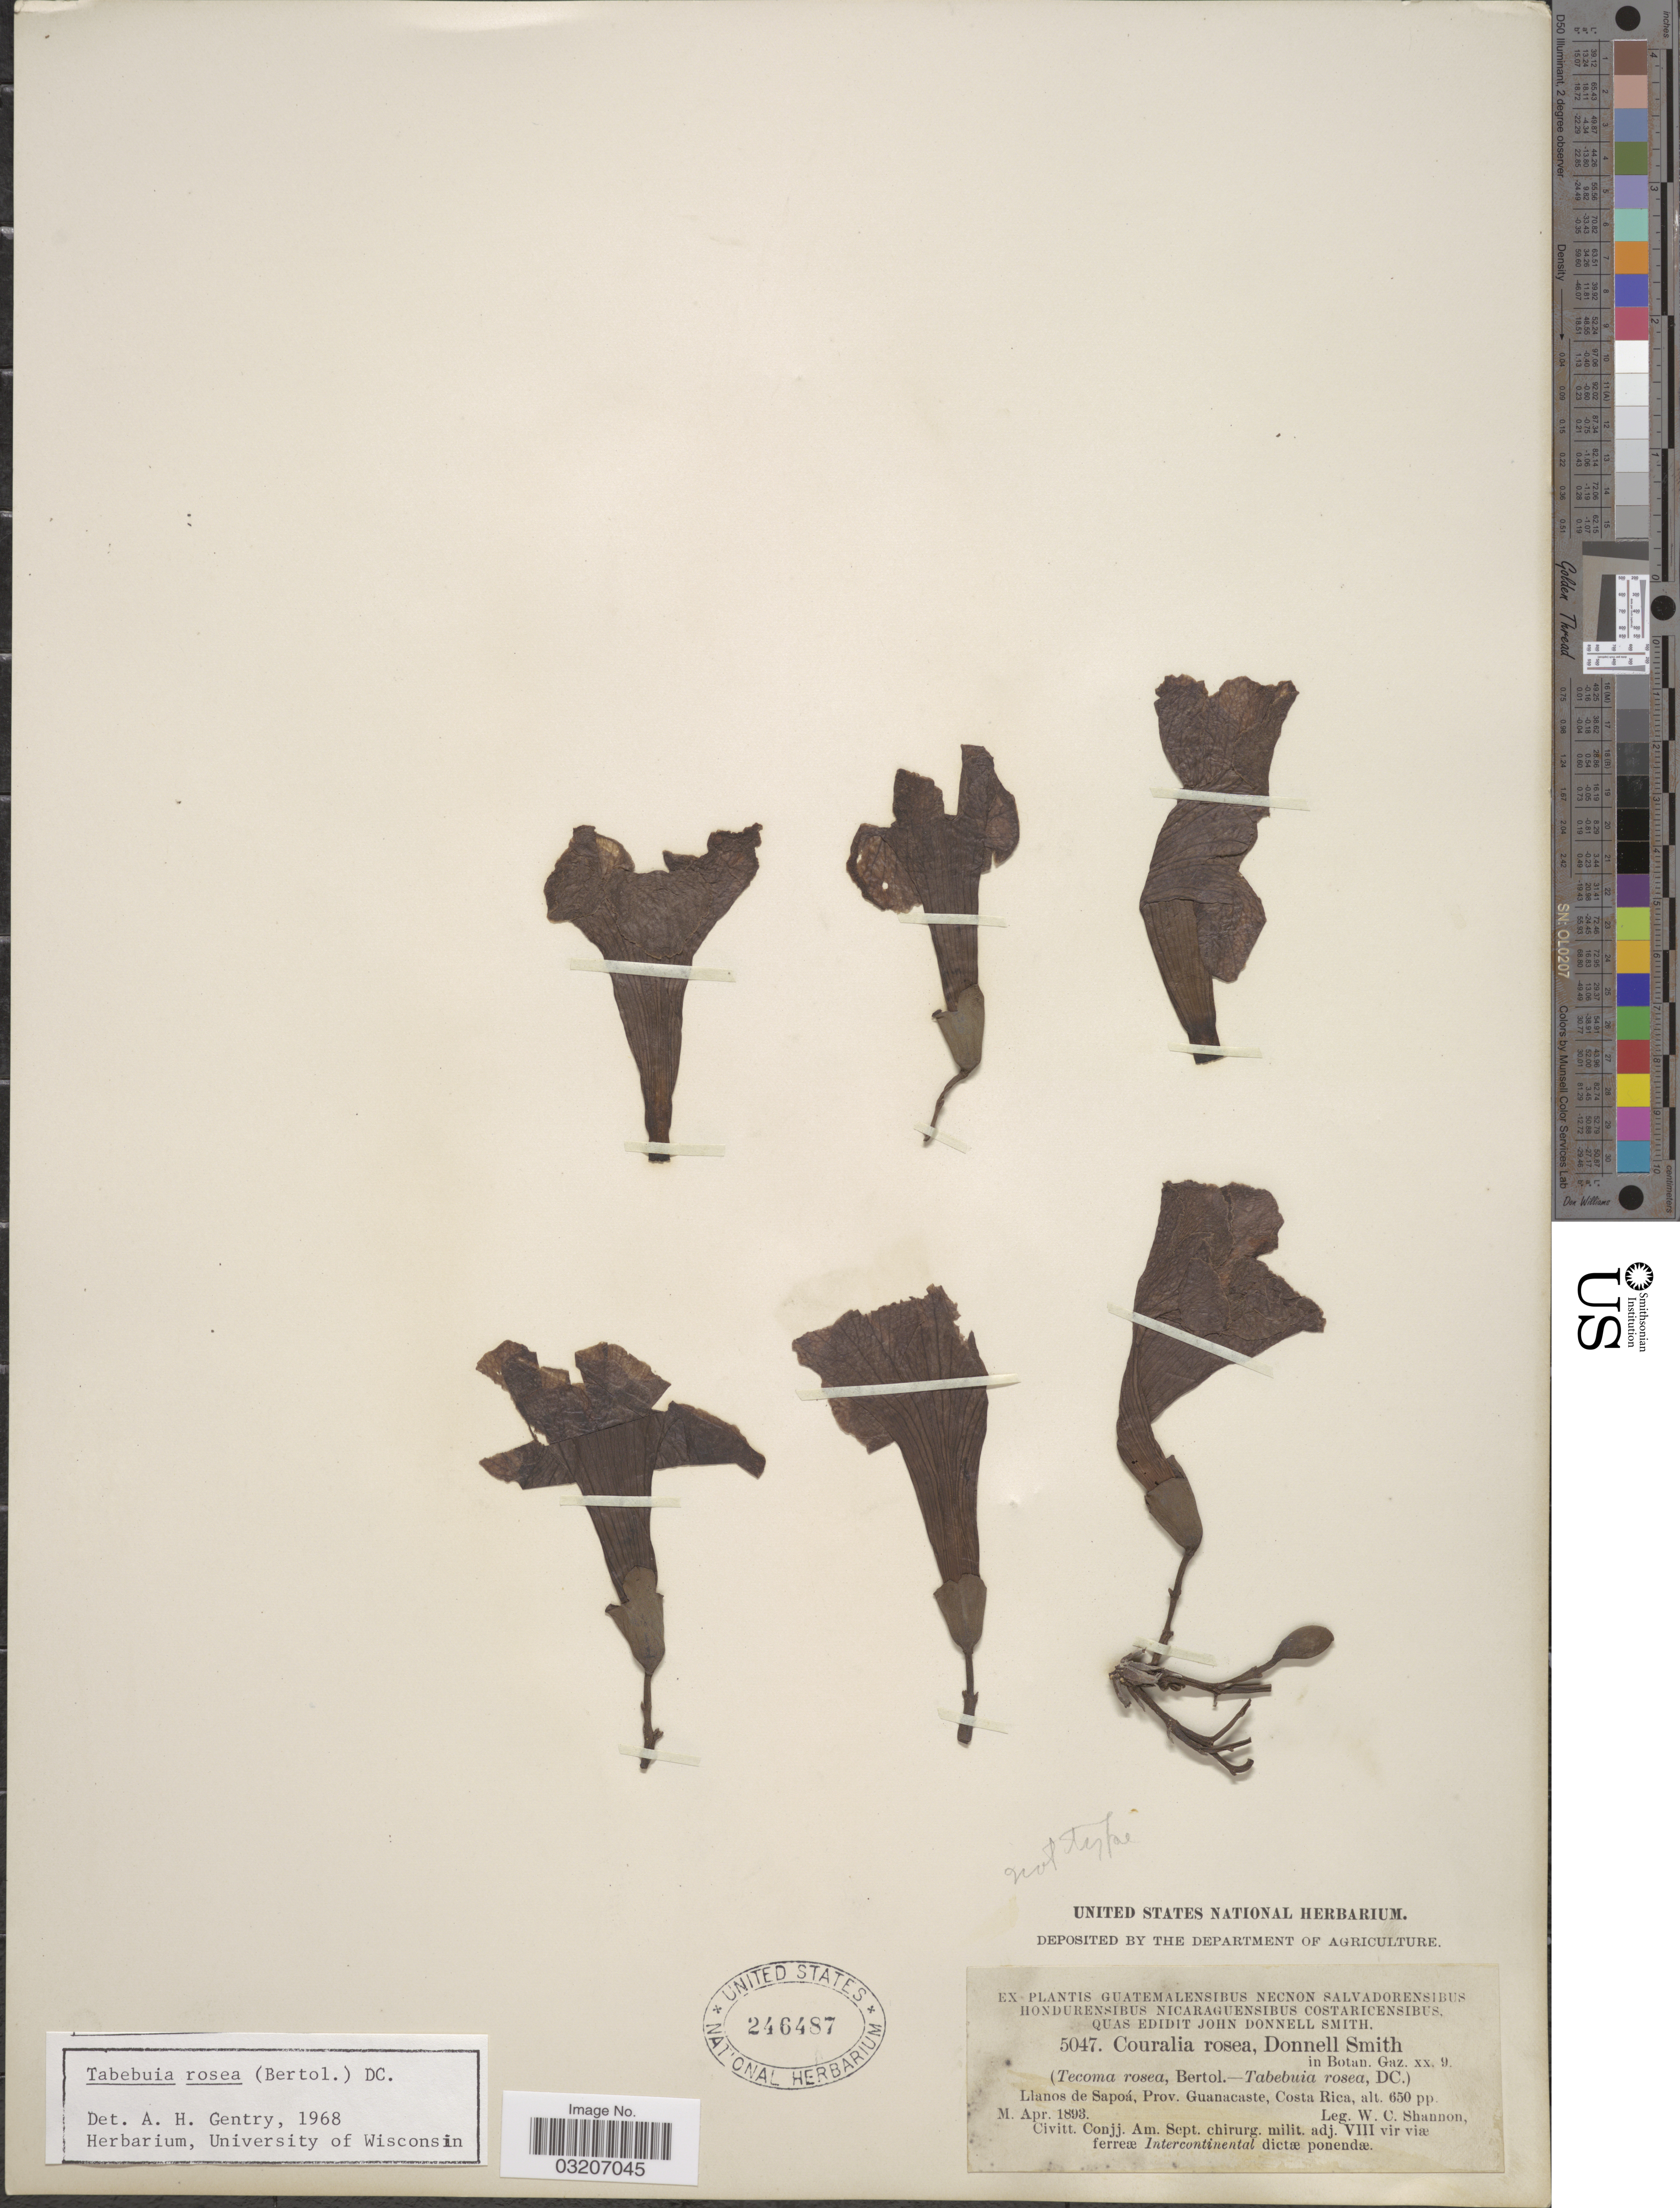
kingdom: Plantae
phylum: Tracheophyta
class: Magnoliopsida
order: Lamiales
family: Bignoniaceae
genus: Tabebuia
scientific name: Tabebuia rosea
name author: (Bertol.) DC.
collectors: W. C. Shannon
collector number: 5047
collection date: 1893-04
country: Costa Rica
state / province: Guanacaste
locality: Llanos de Sapoá.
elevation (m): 198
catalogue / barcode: US 246487